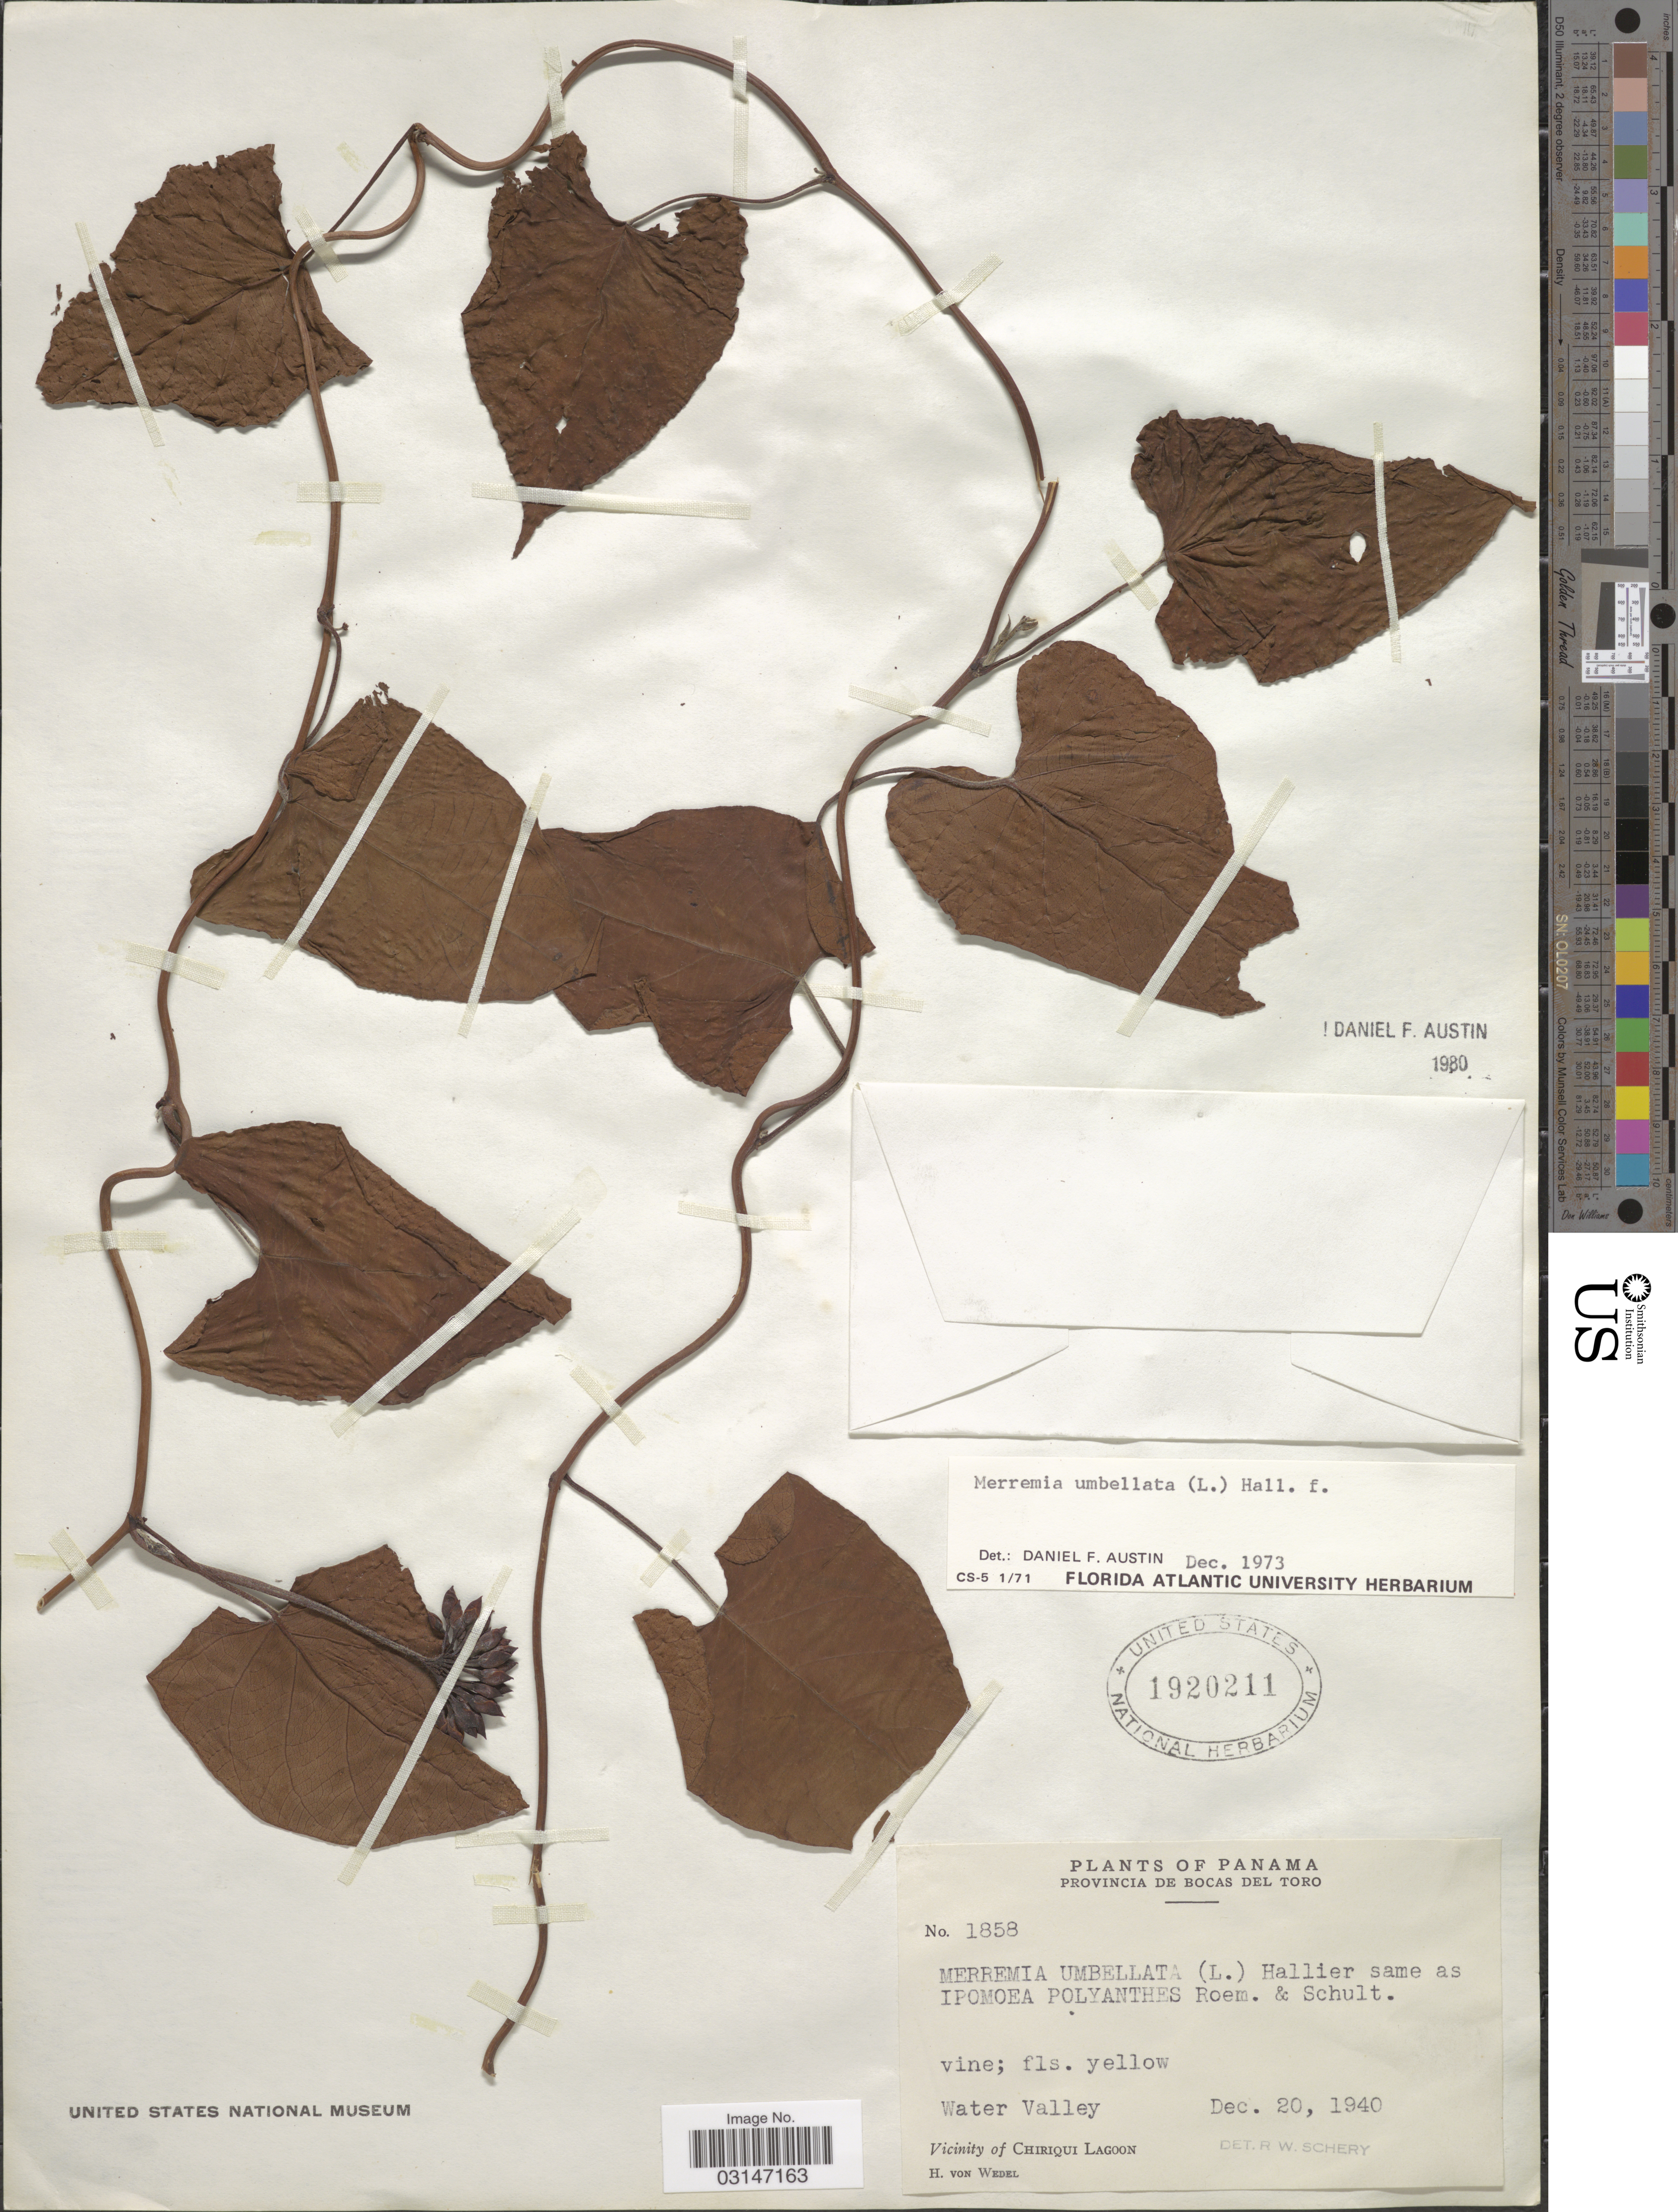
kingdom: Plantae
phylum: Tracheophyta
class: Magnoliopsida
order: Solanales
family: Convolvulaceae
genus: Camonea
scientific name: Camonea umbellata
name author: (L.) A. R. Simões & Staples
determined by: Strong, Mark T., (BOT), Smithsonian Institution - National Museum of Natural History (UNITED STATES)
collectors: H. von Wedel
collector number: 1858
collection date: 1940-12-20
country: Panama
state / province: Bocas del Toro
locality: Water Valley, Vicinity of Chiriqui Lagoon.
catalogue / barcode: US 1920211